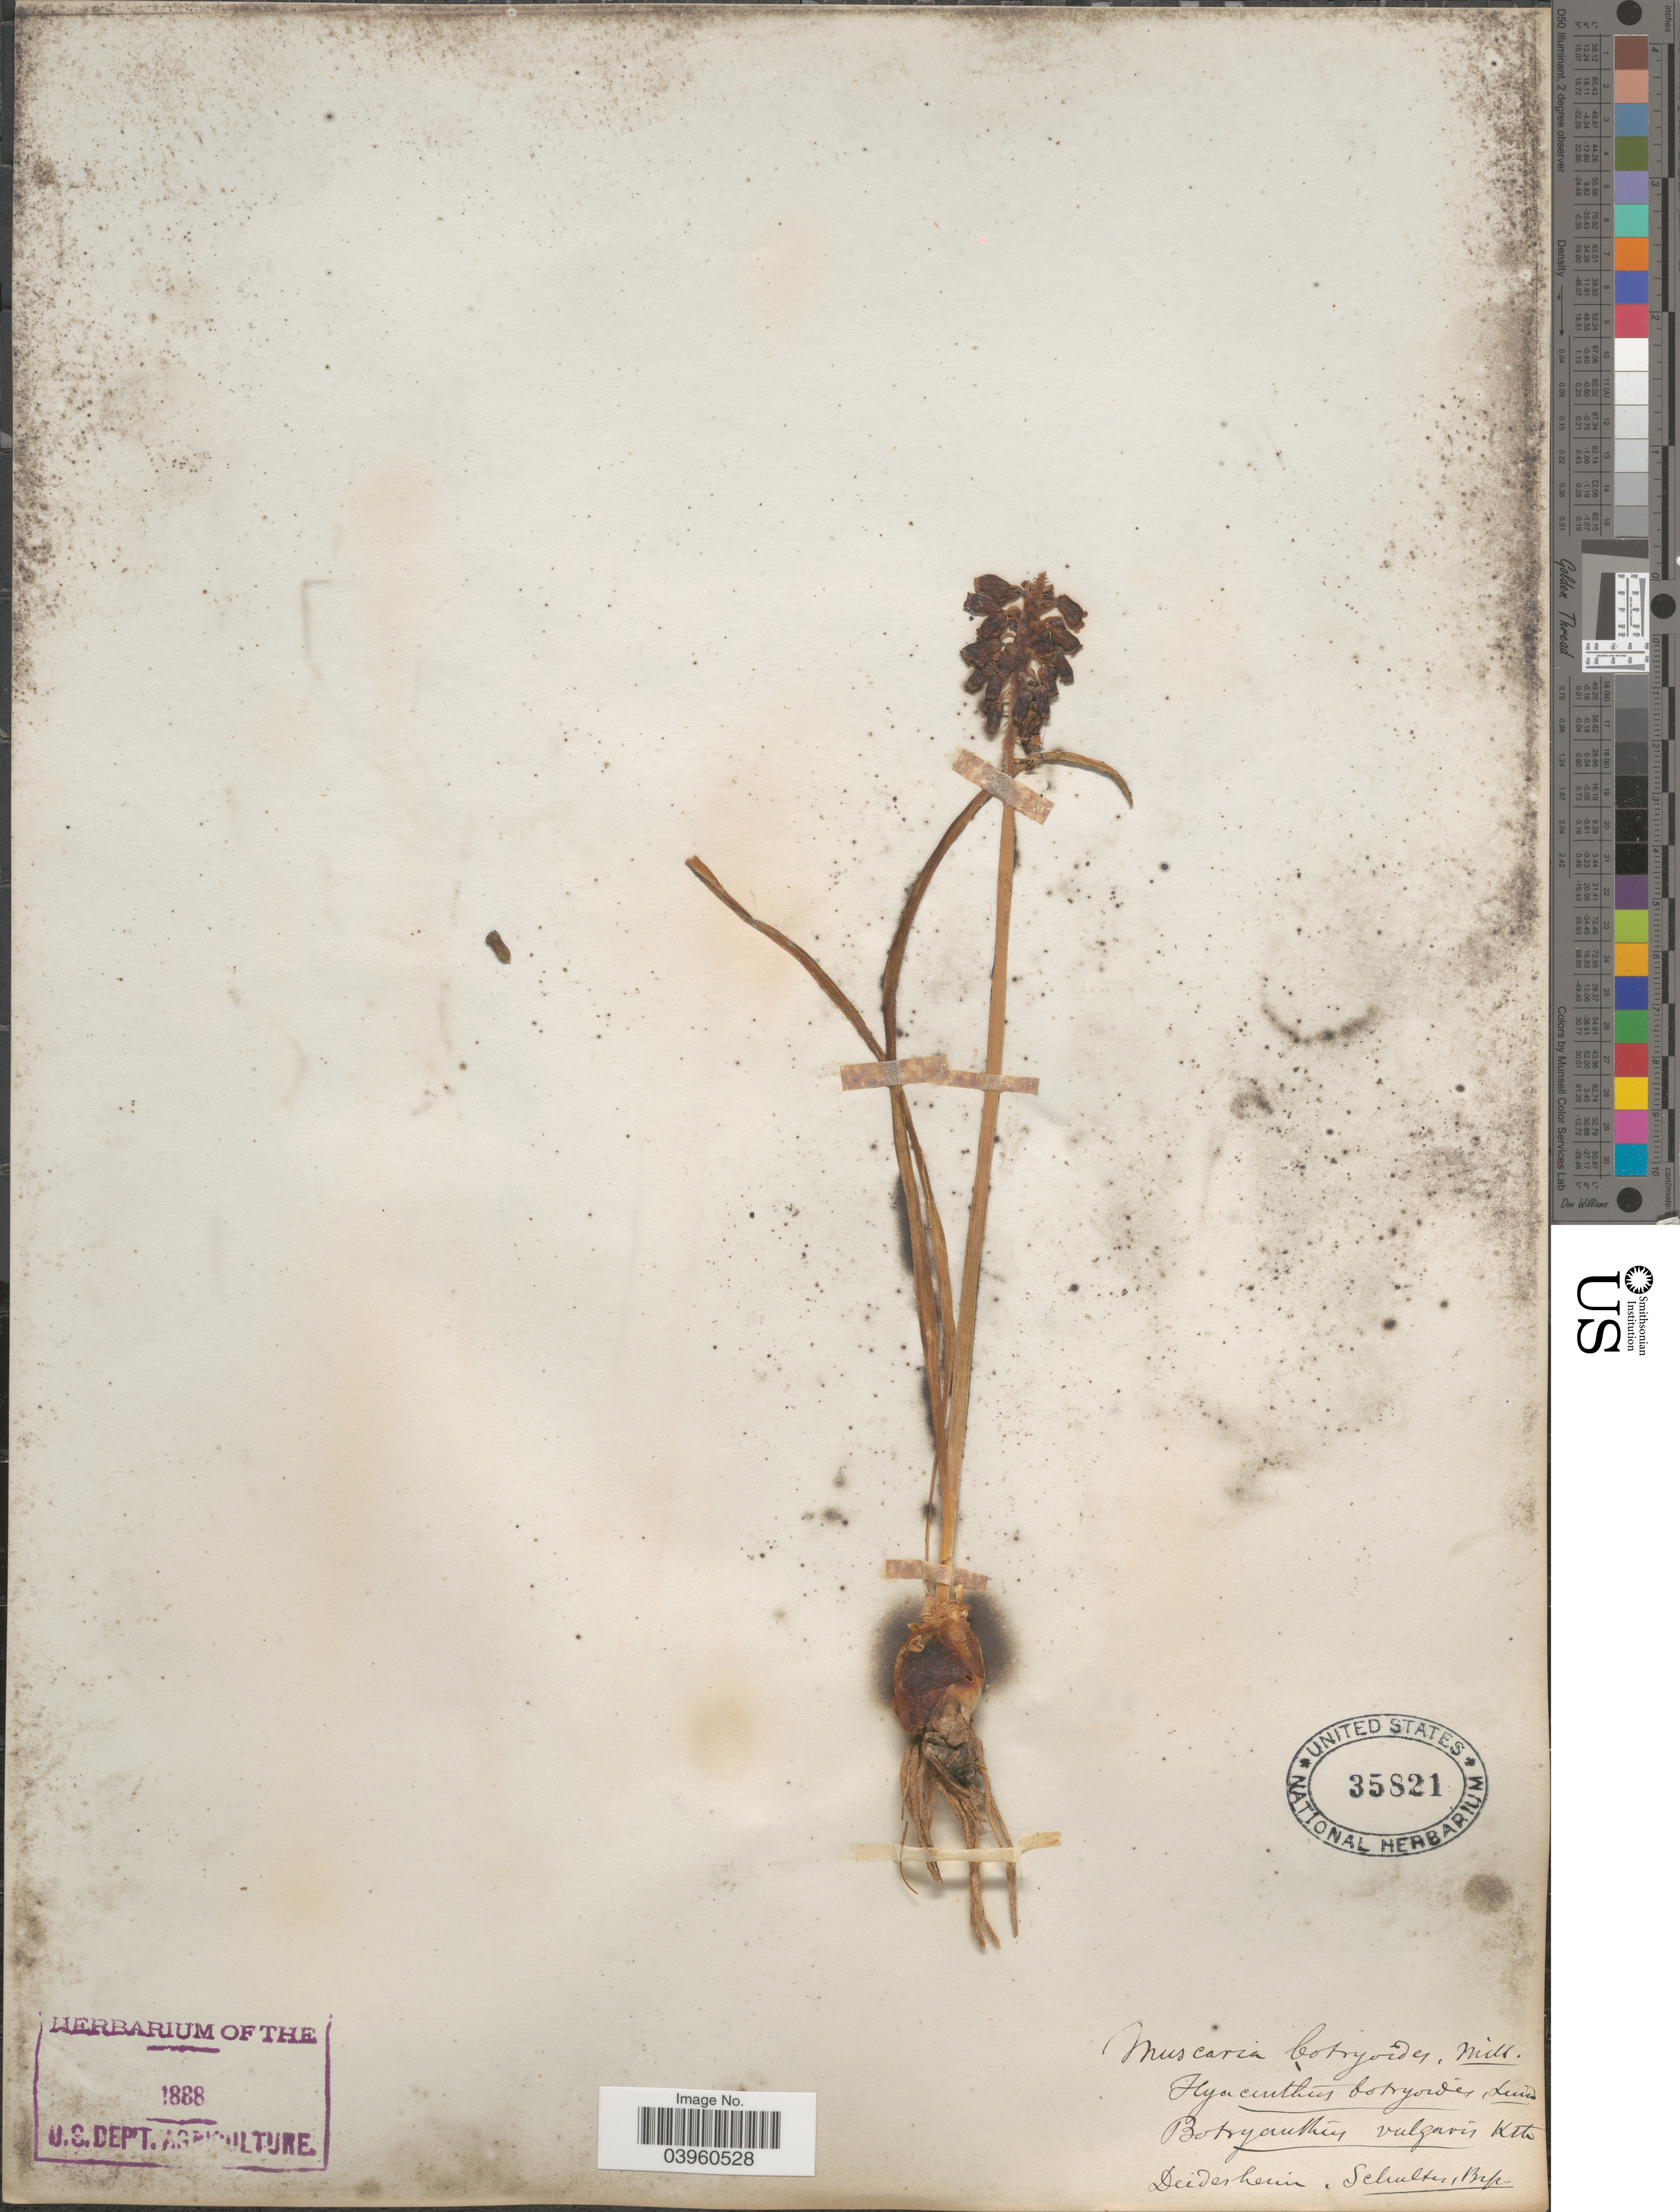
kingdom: Plantae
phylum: Tracheophyta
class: Liliopsida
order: Asparagales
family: Asparagaceae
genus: Muscari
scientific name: Muscari botryoides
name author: (L.) Mill.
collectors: -- Schultes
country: Germany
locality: Deidesheim.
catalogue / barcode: US 35821